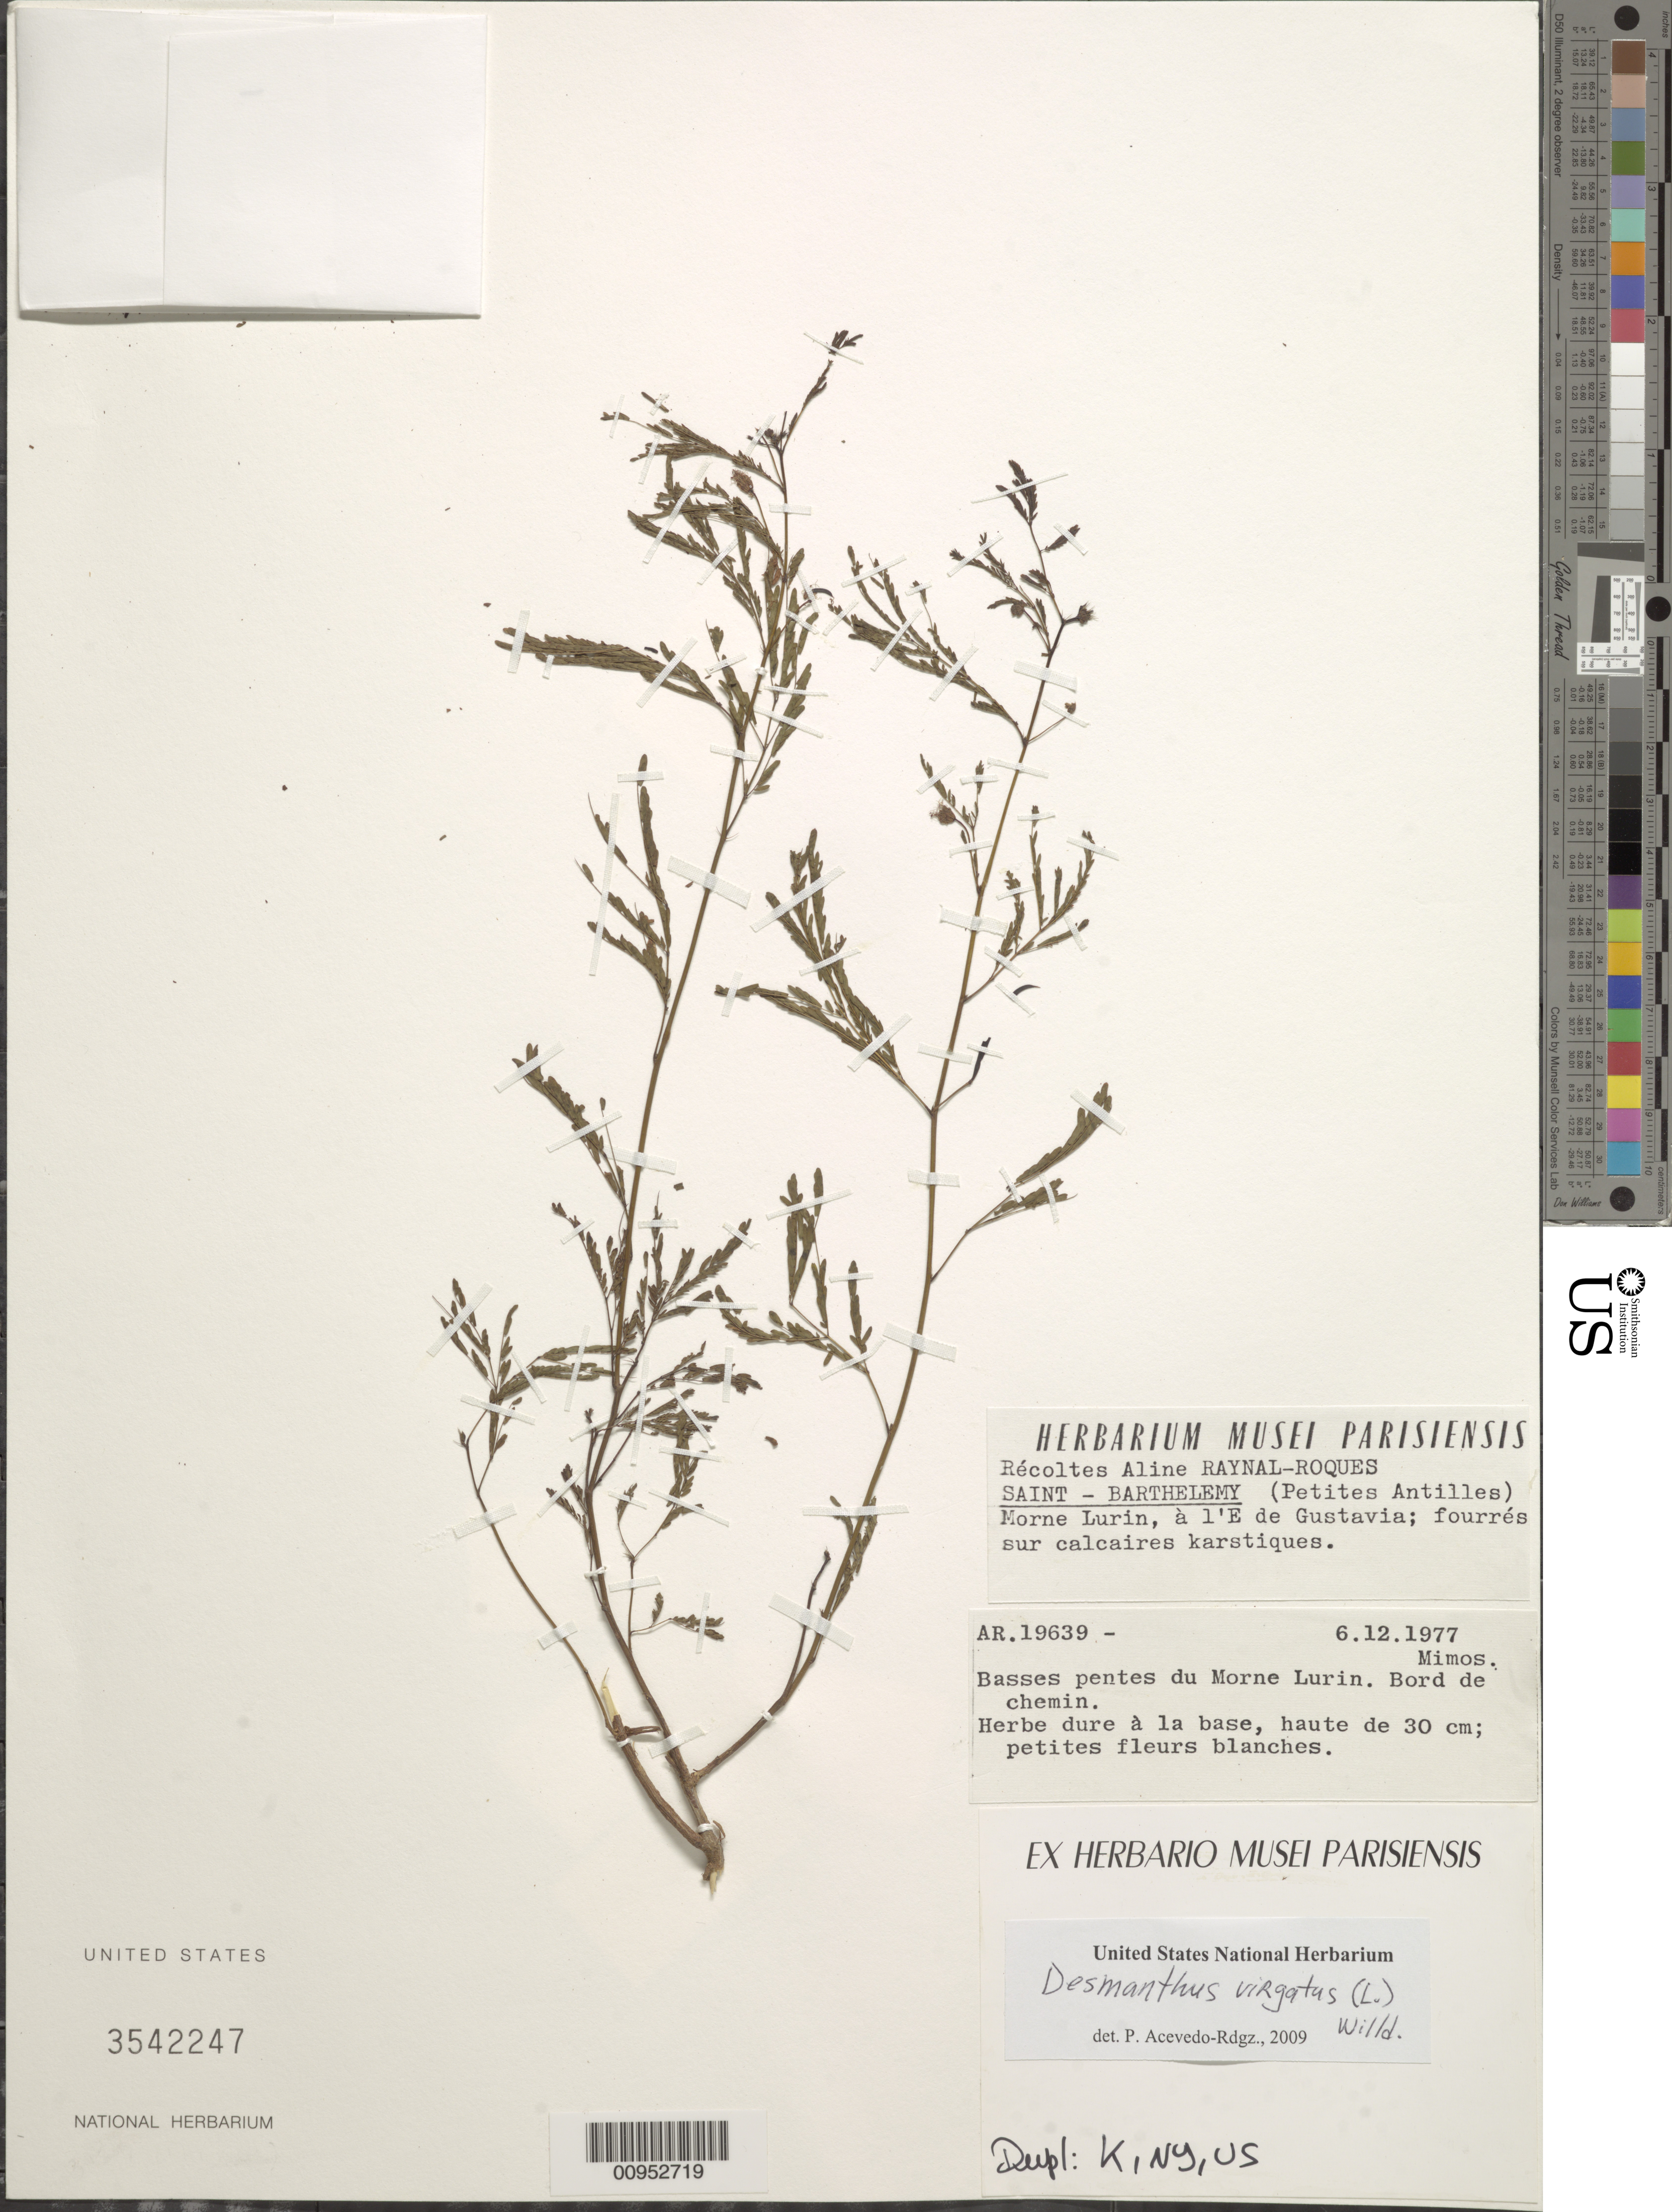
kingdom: Plantae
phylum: Tracheophyta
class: Magnoliopsida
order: Fabales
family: Fabaceae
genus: Desmanthus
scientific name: Desmanthus virgatus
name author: (L.) Willd.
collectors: A. M. Raynal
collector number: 19639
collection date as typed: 06 Dec 1977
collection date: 1977-12-06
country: Saint Barthélemy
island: St. Barthélemy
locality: Morne Lurin, à l'E de Gustavia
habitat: Fourrés sur calcaires karstiques; basses pentes du Morne Lurin. Borde de chemin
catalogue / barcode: US 3542247